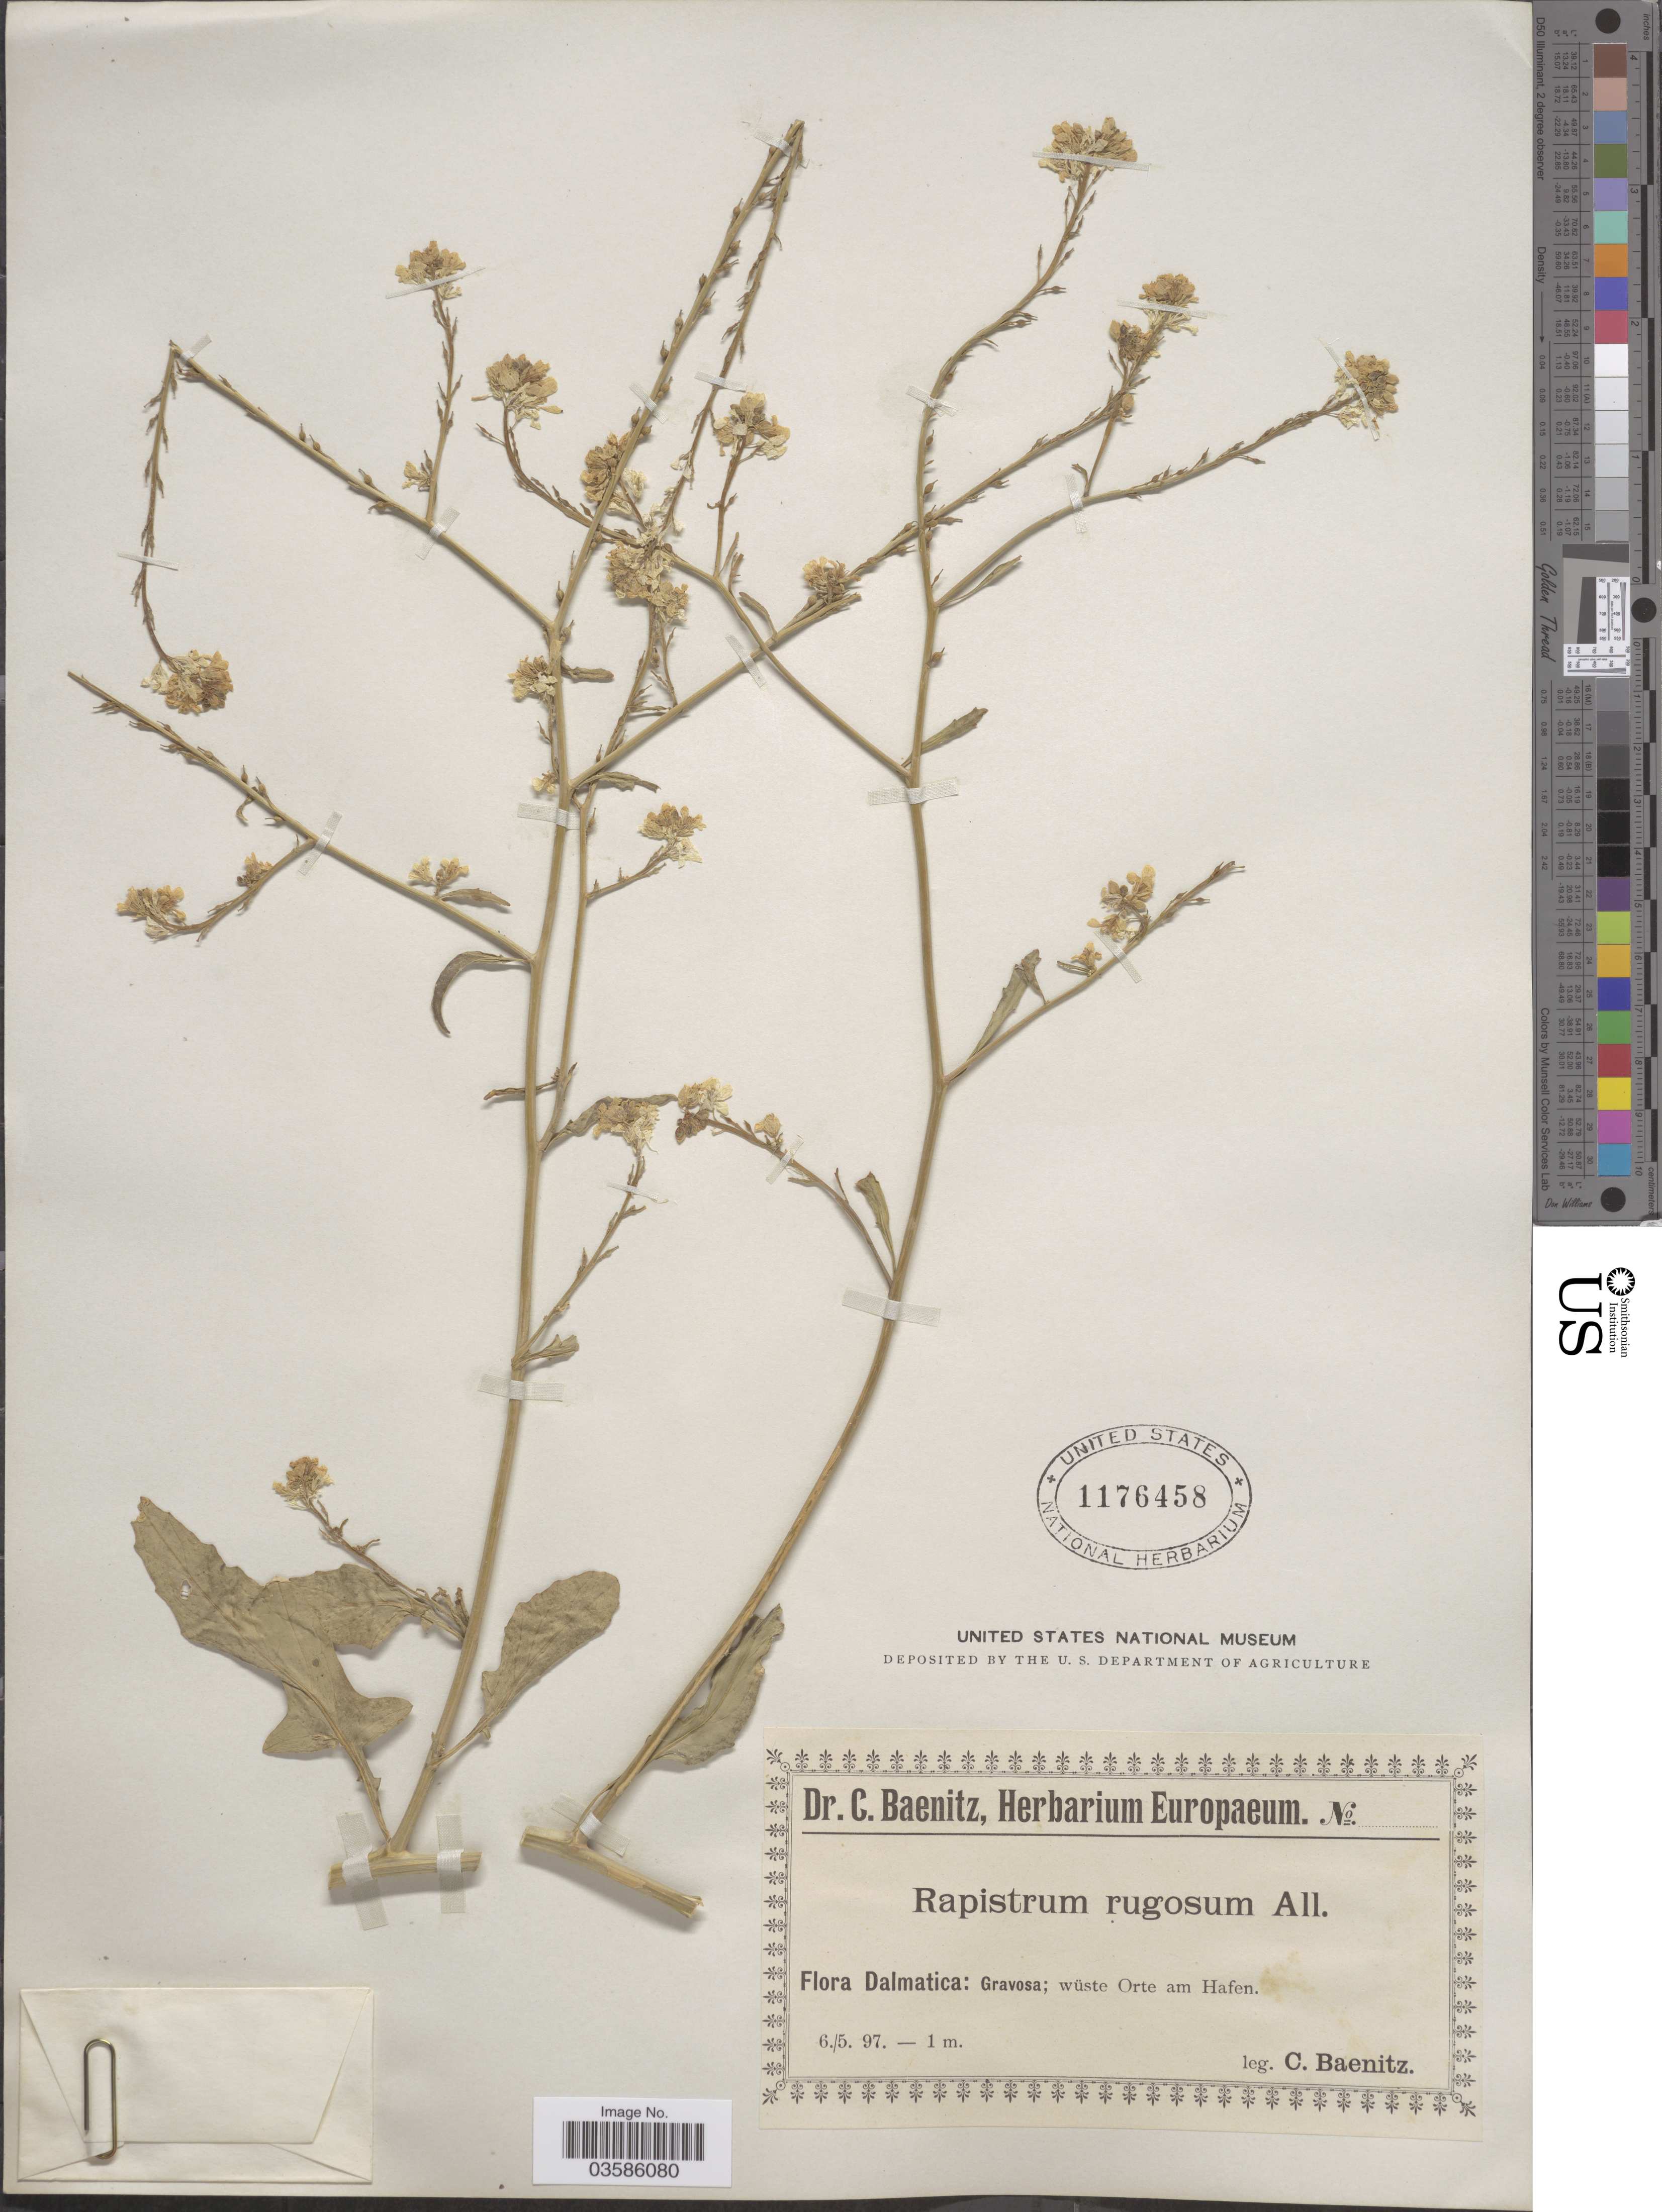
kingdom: Plantae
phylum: Tracheophyta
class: Magnoliopsida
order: Brassicales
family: Brassicaceae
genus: Rapistrum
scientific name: Rapistrum rugosum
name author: (L.) All.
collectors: C. G. Baenitz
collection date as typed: Transcribed d/m/y: 6/5/97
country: Croatia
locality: Dalmatica: Gravosa; wüste Orte am Hafen.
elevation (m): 1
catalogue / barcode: US 1176458